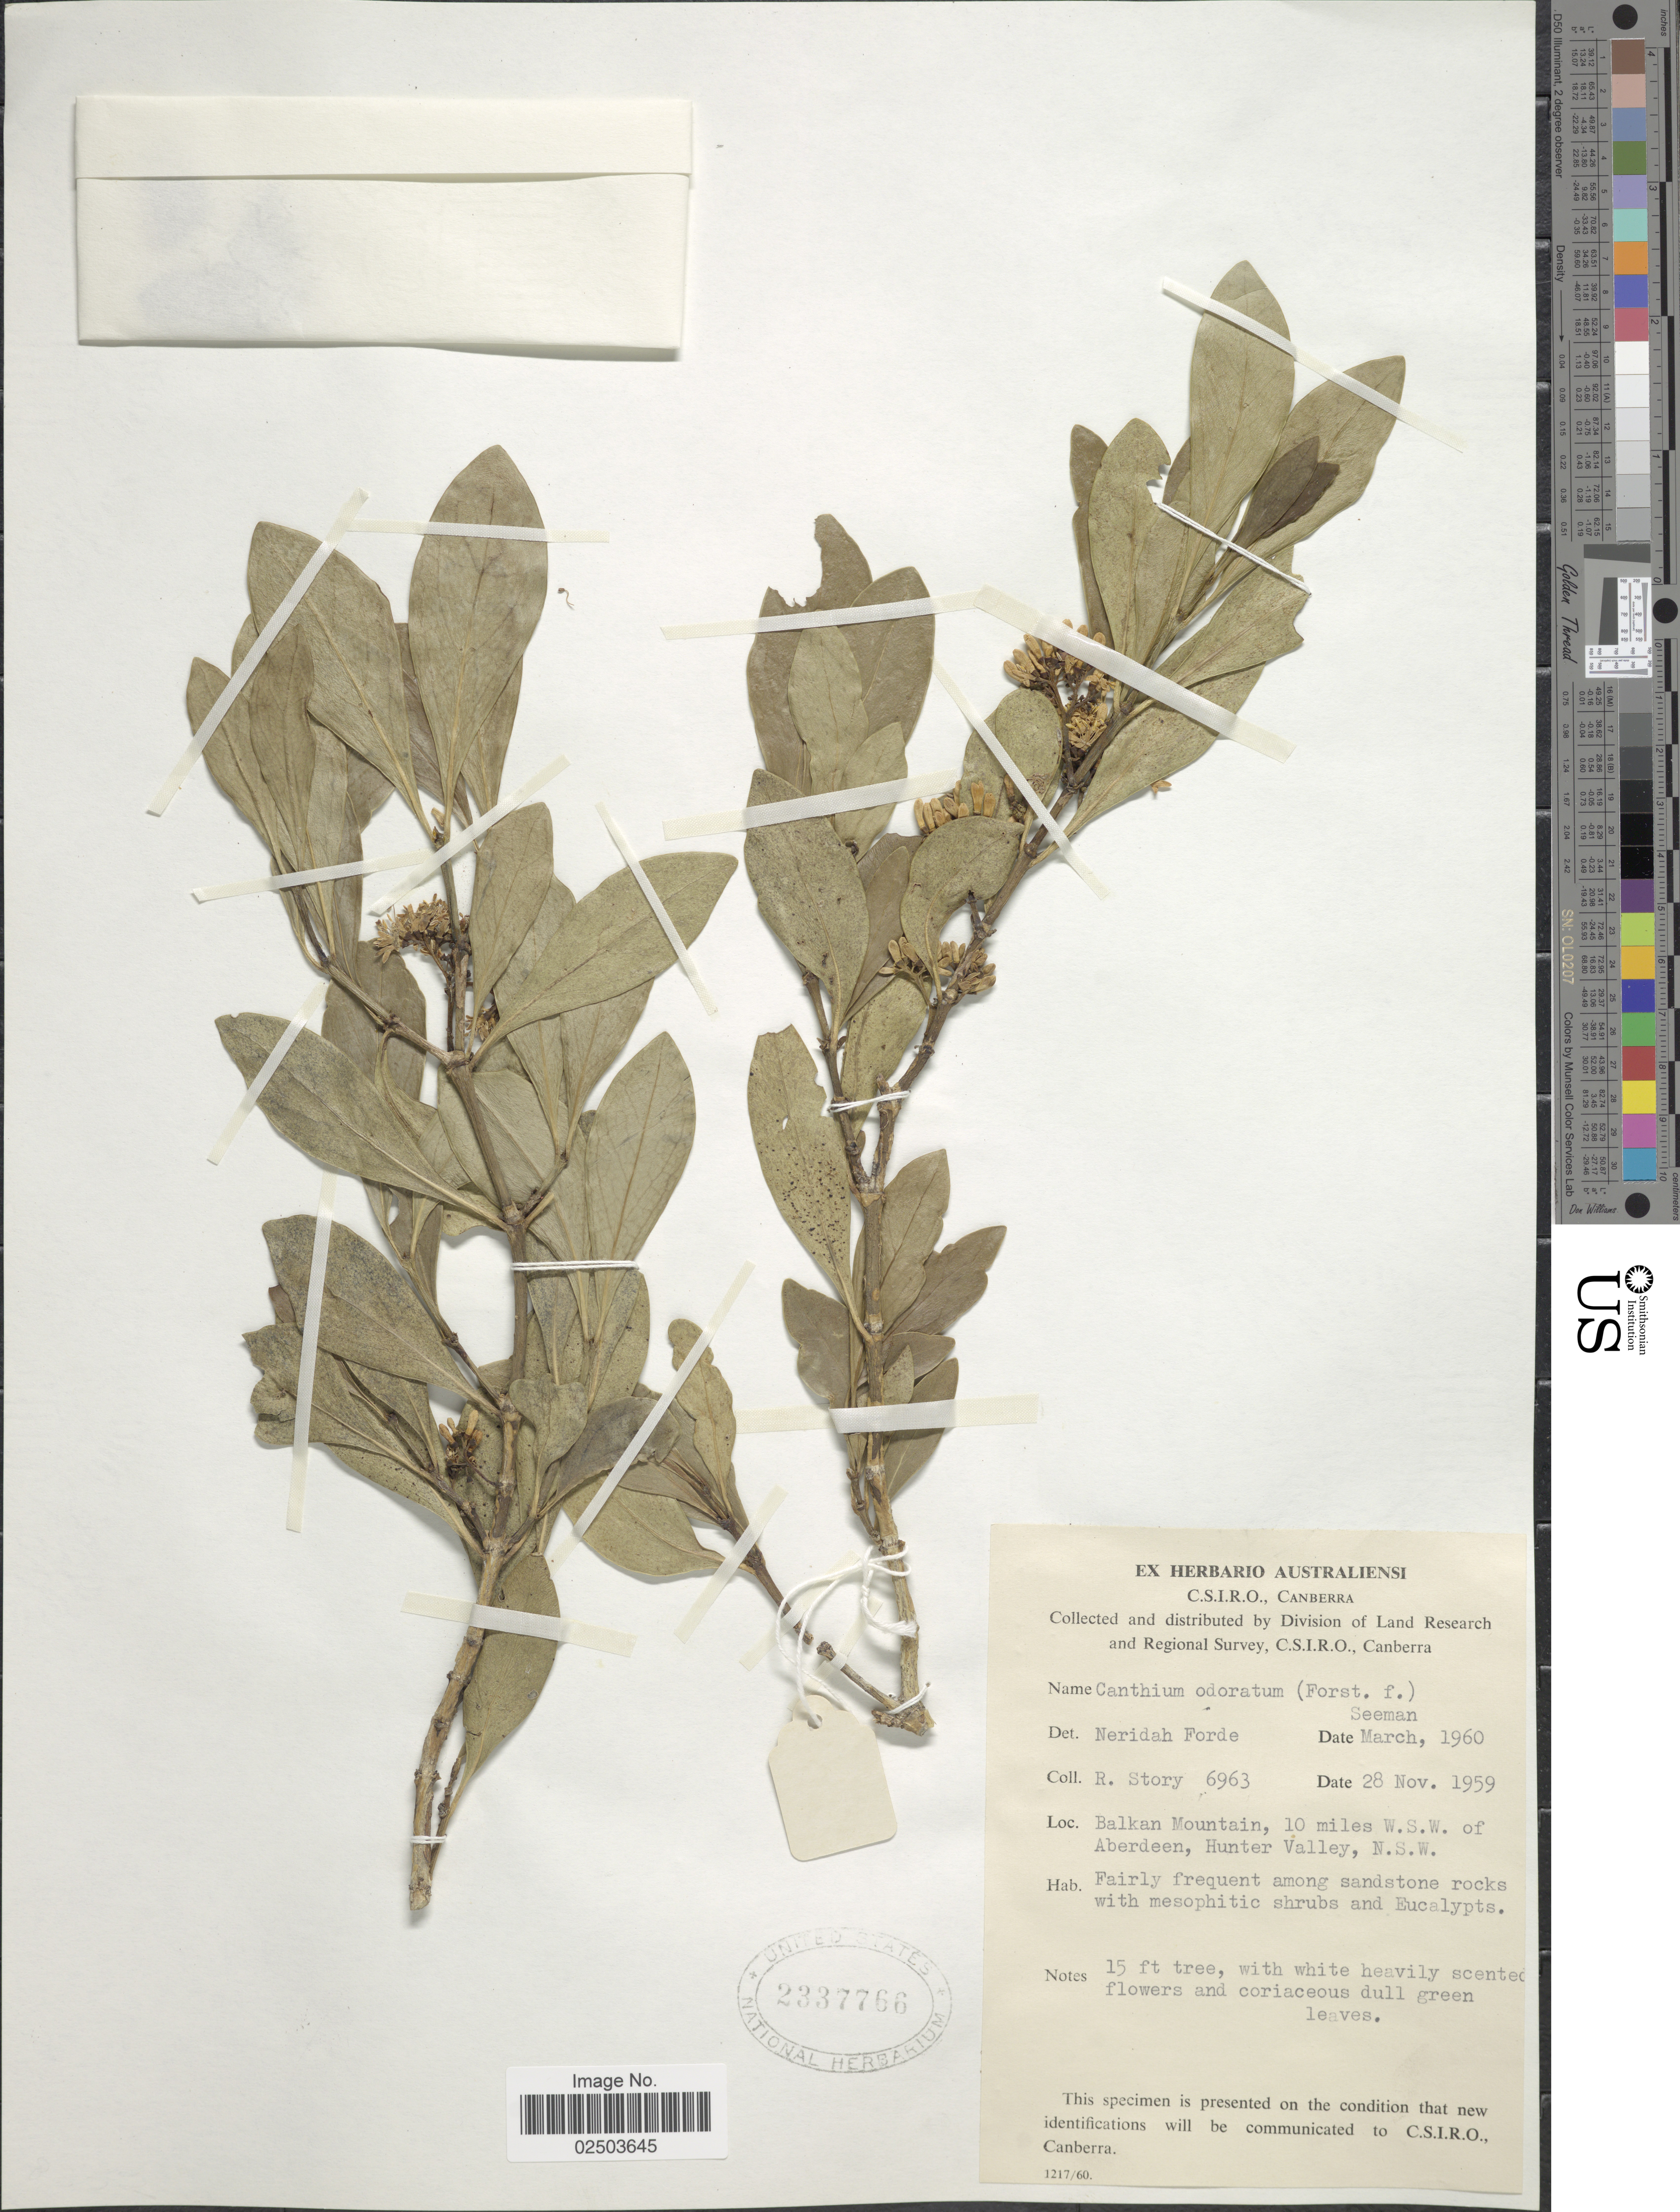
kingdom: Plantae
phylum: Tracheophyta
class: Magnoliopsida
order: Gentianales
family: Rubiaceae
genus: Psydrax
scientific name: Psydrax odorata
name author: (G. Forst.) A.C. Sm. & S.P. Darwin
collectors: R. Story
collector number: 6963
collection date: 1960-03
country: Australia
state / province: New South Wales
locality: Balkan Mountain, 10 miles W.S.W. of Aberdeen, Hunter Valley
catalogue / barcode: US 2337766